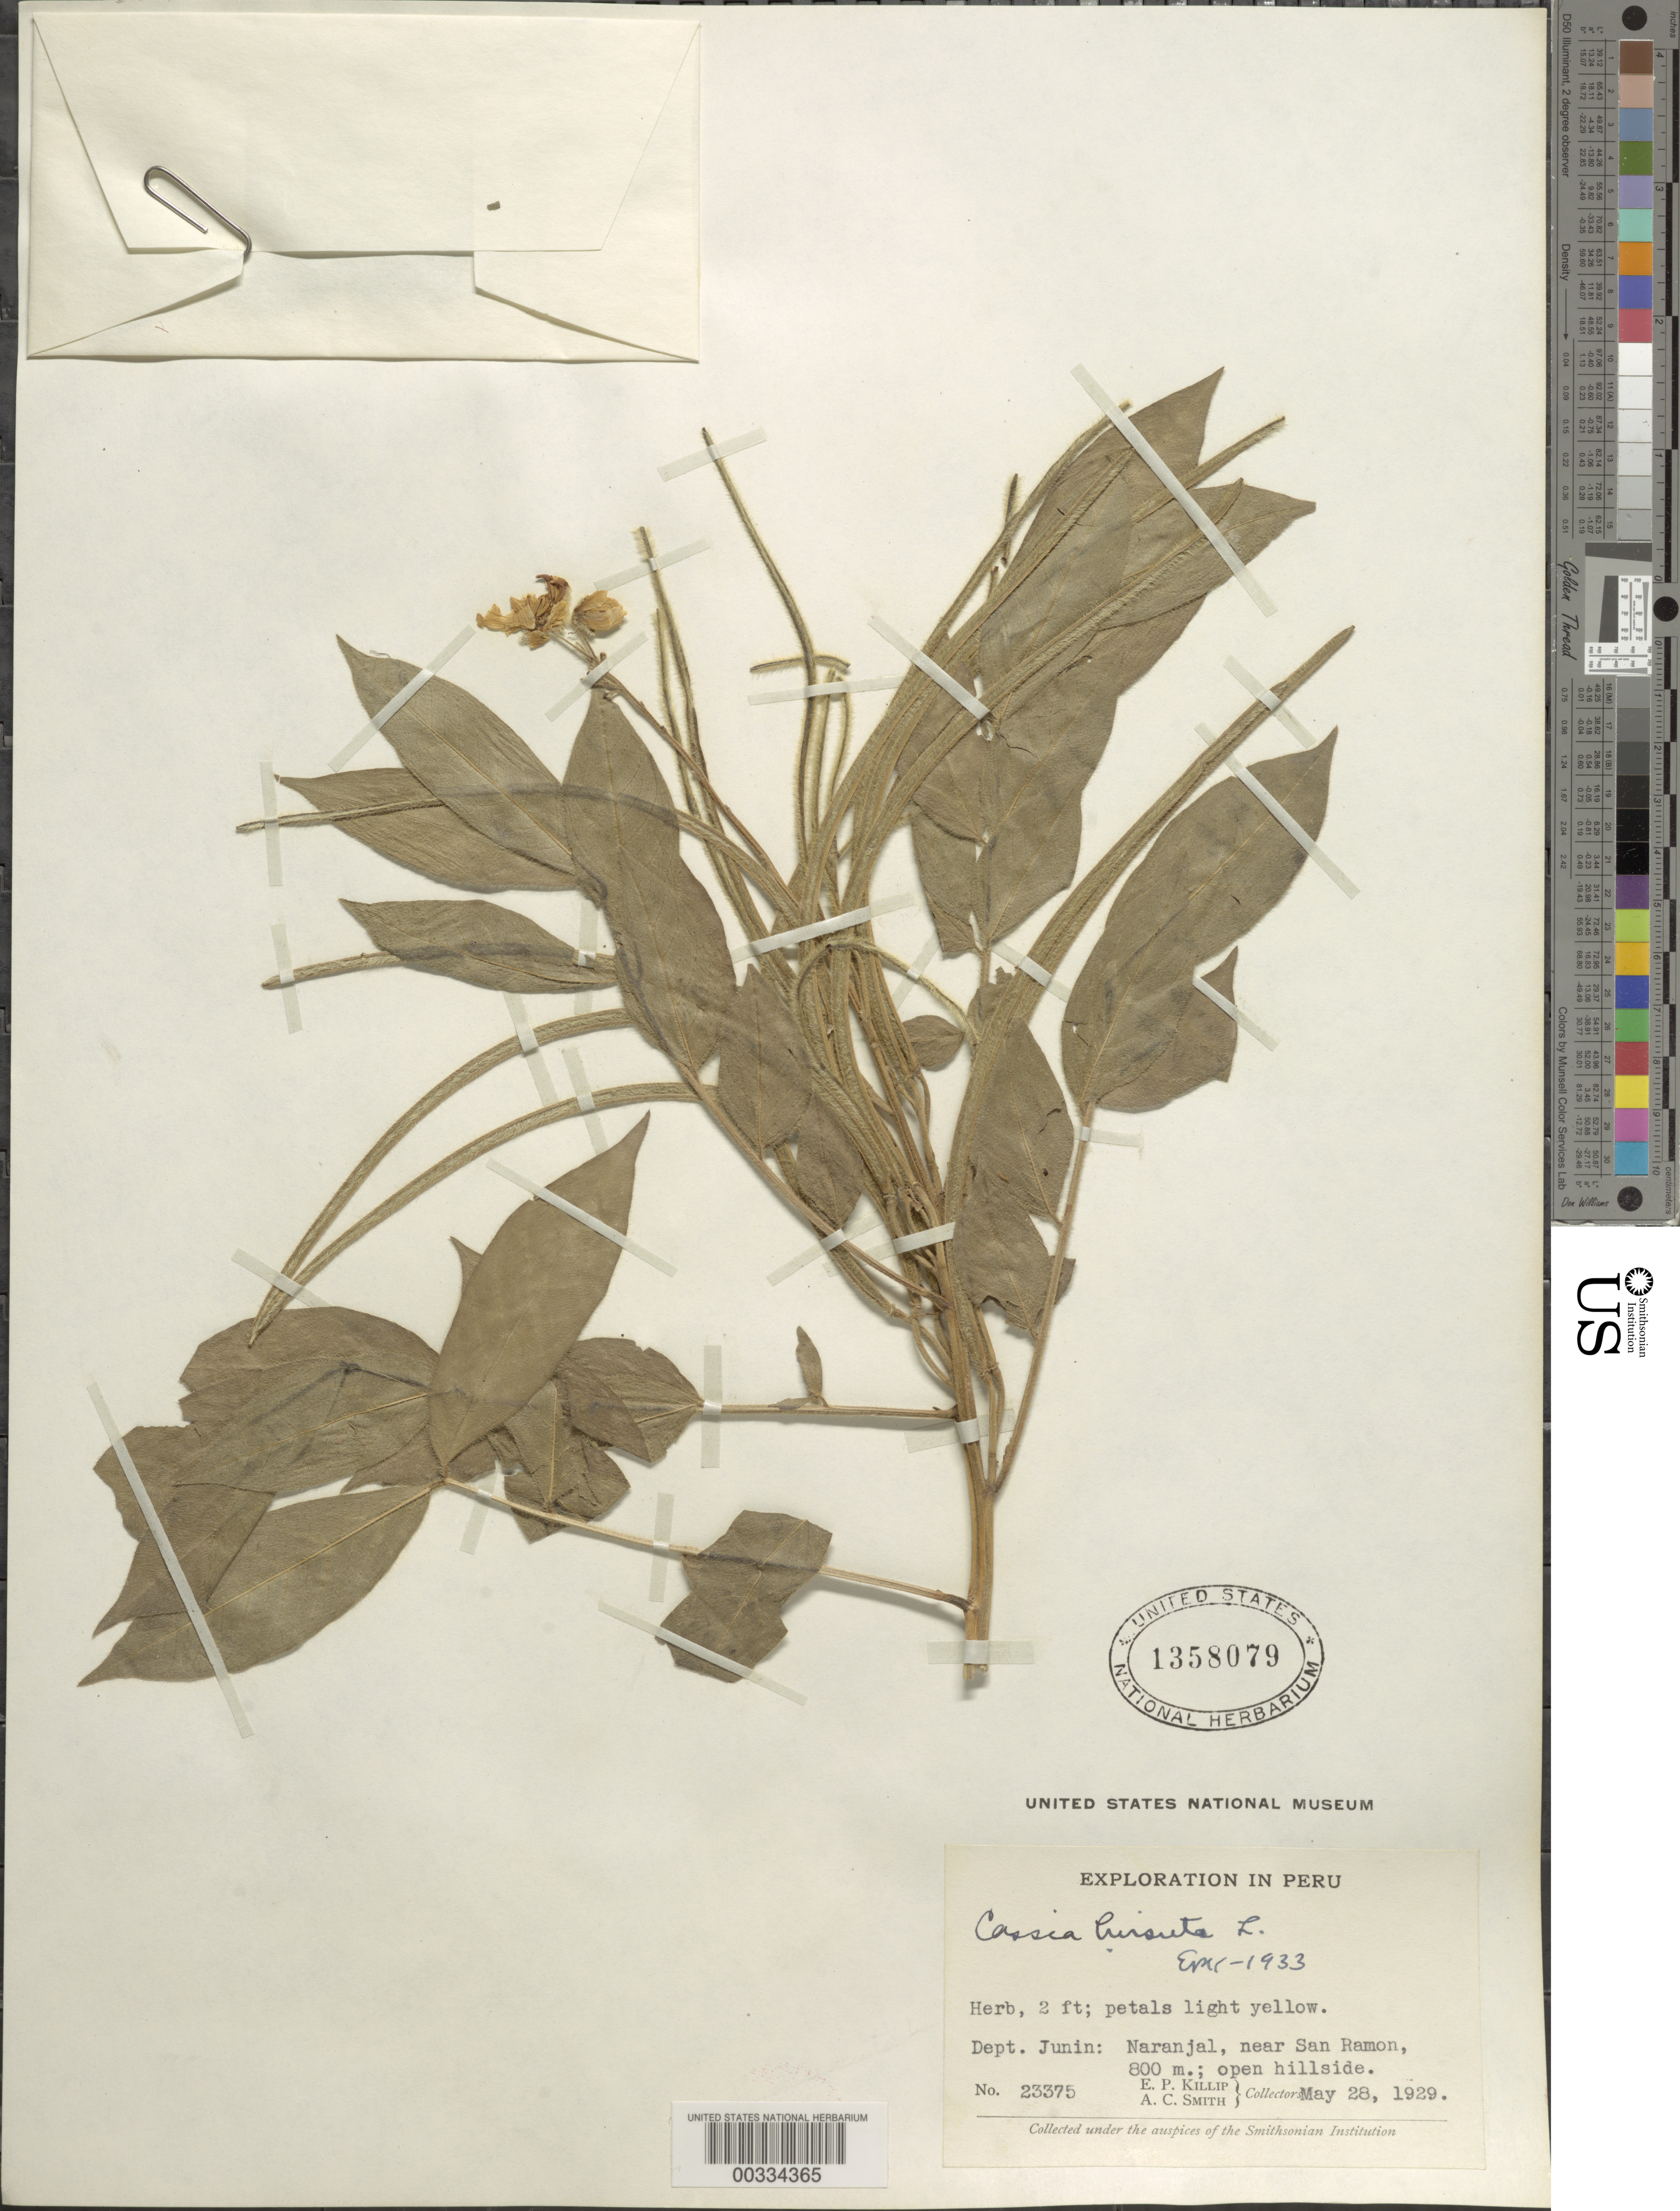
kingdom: Plantae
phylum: Tracheophyta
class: Magnoliopsida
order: Fabales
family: Fabaceae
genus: Senna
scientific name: Senna hirsuta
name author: (L.) H.S. Irwin & Barneby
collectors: E. P. Killip & A. C. Smith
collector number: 23375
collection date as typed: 28 May 1929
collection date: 1929-05-28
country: Peru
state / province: Junín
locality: Naranjal, near san ramon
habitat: Open hillside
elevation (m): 800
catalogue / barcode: US 1358079